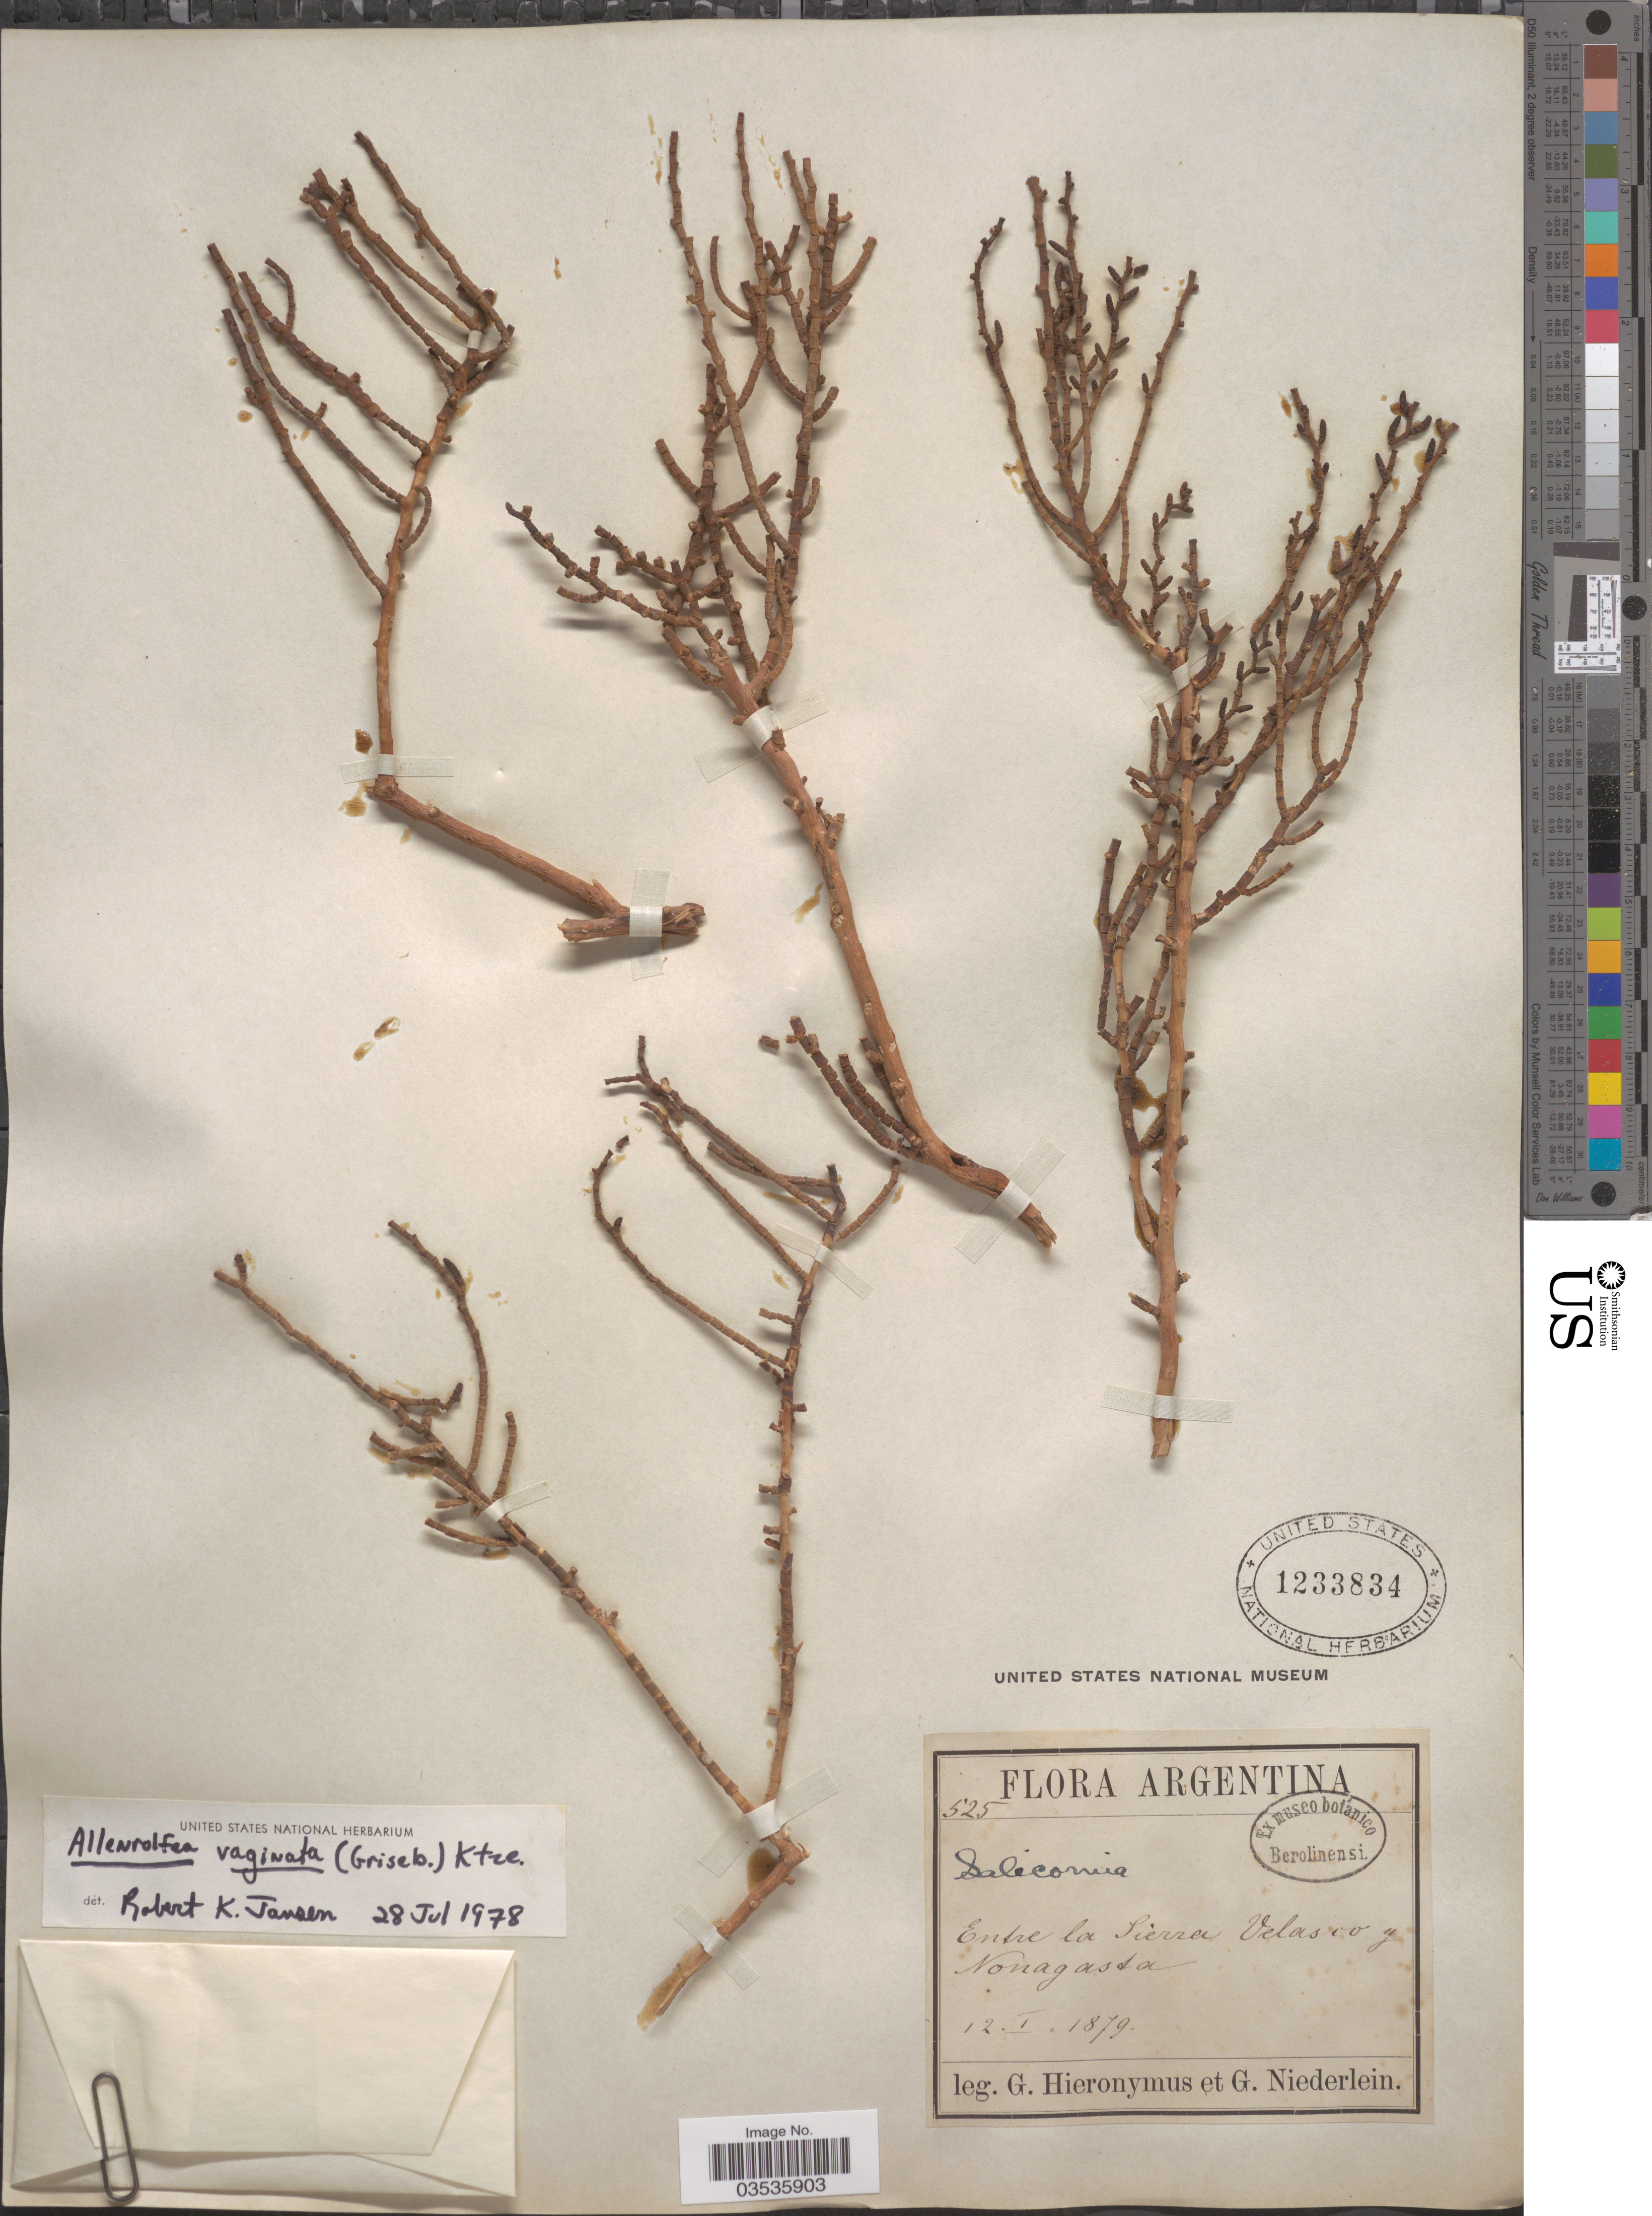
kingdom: Plantae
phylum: Tracheophyta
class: Magnoliopsida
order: Caryophyllales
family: Amaranthaceae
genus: Allenrolfea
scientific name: Allenrolfea vaginata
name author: (Griseb.) Kuntze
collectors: G. H. Hieronymus & G. Niederlein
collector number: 525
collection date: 1879-01-12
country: Argentina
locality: Entre la Sierra Velasco y Nonagasta.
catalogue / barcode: US 1233834